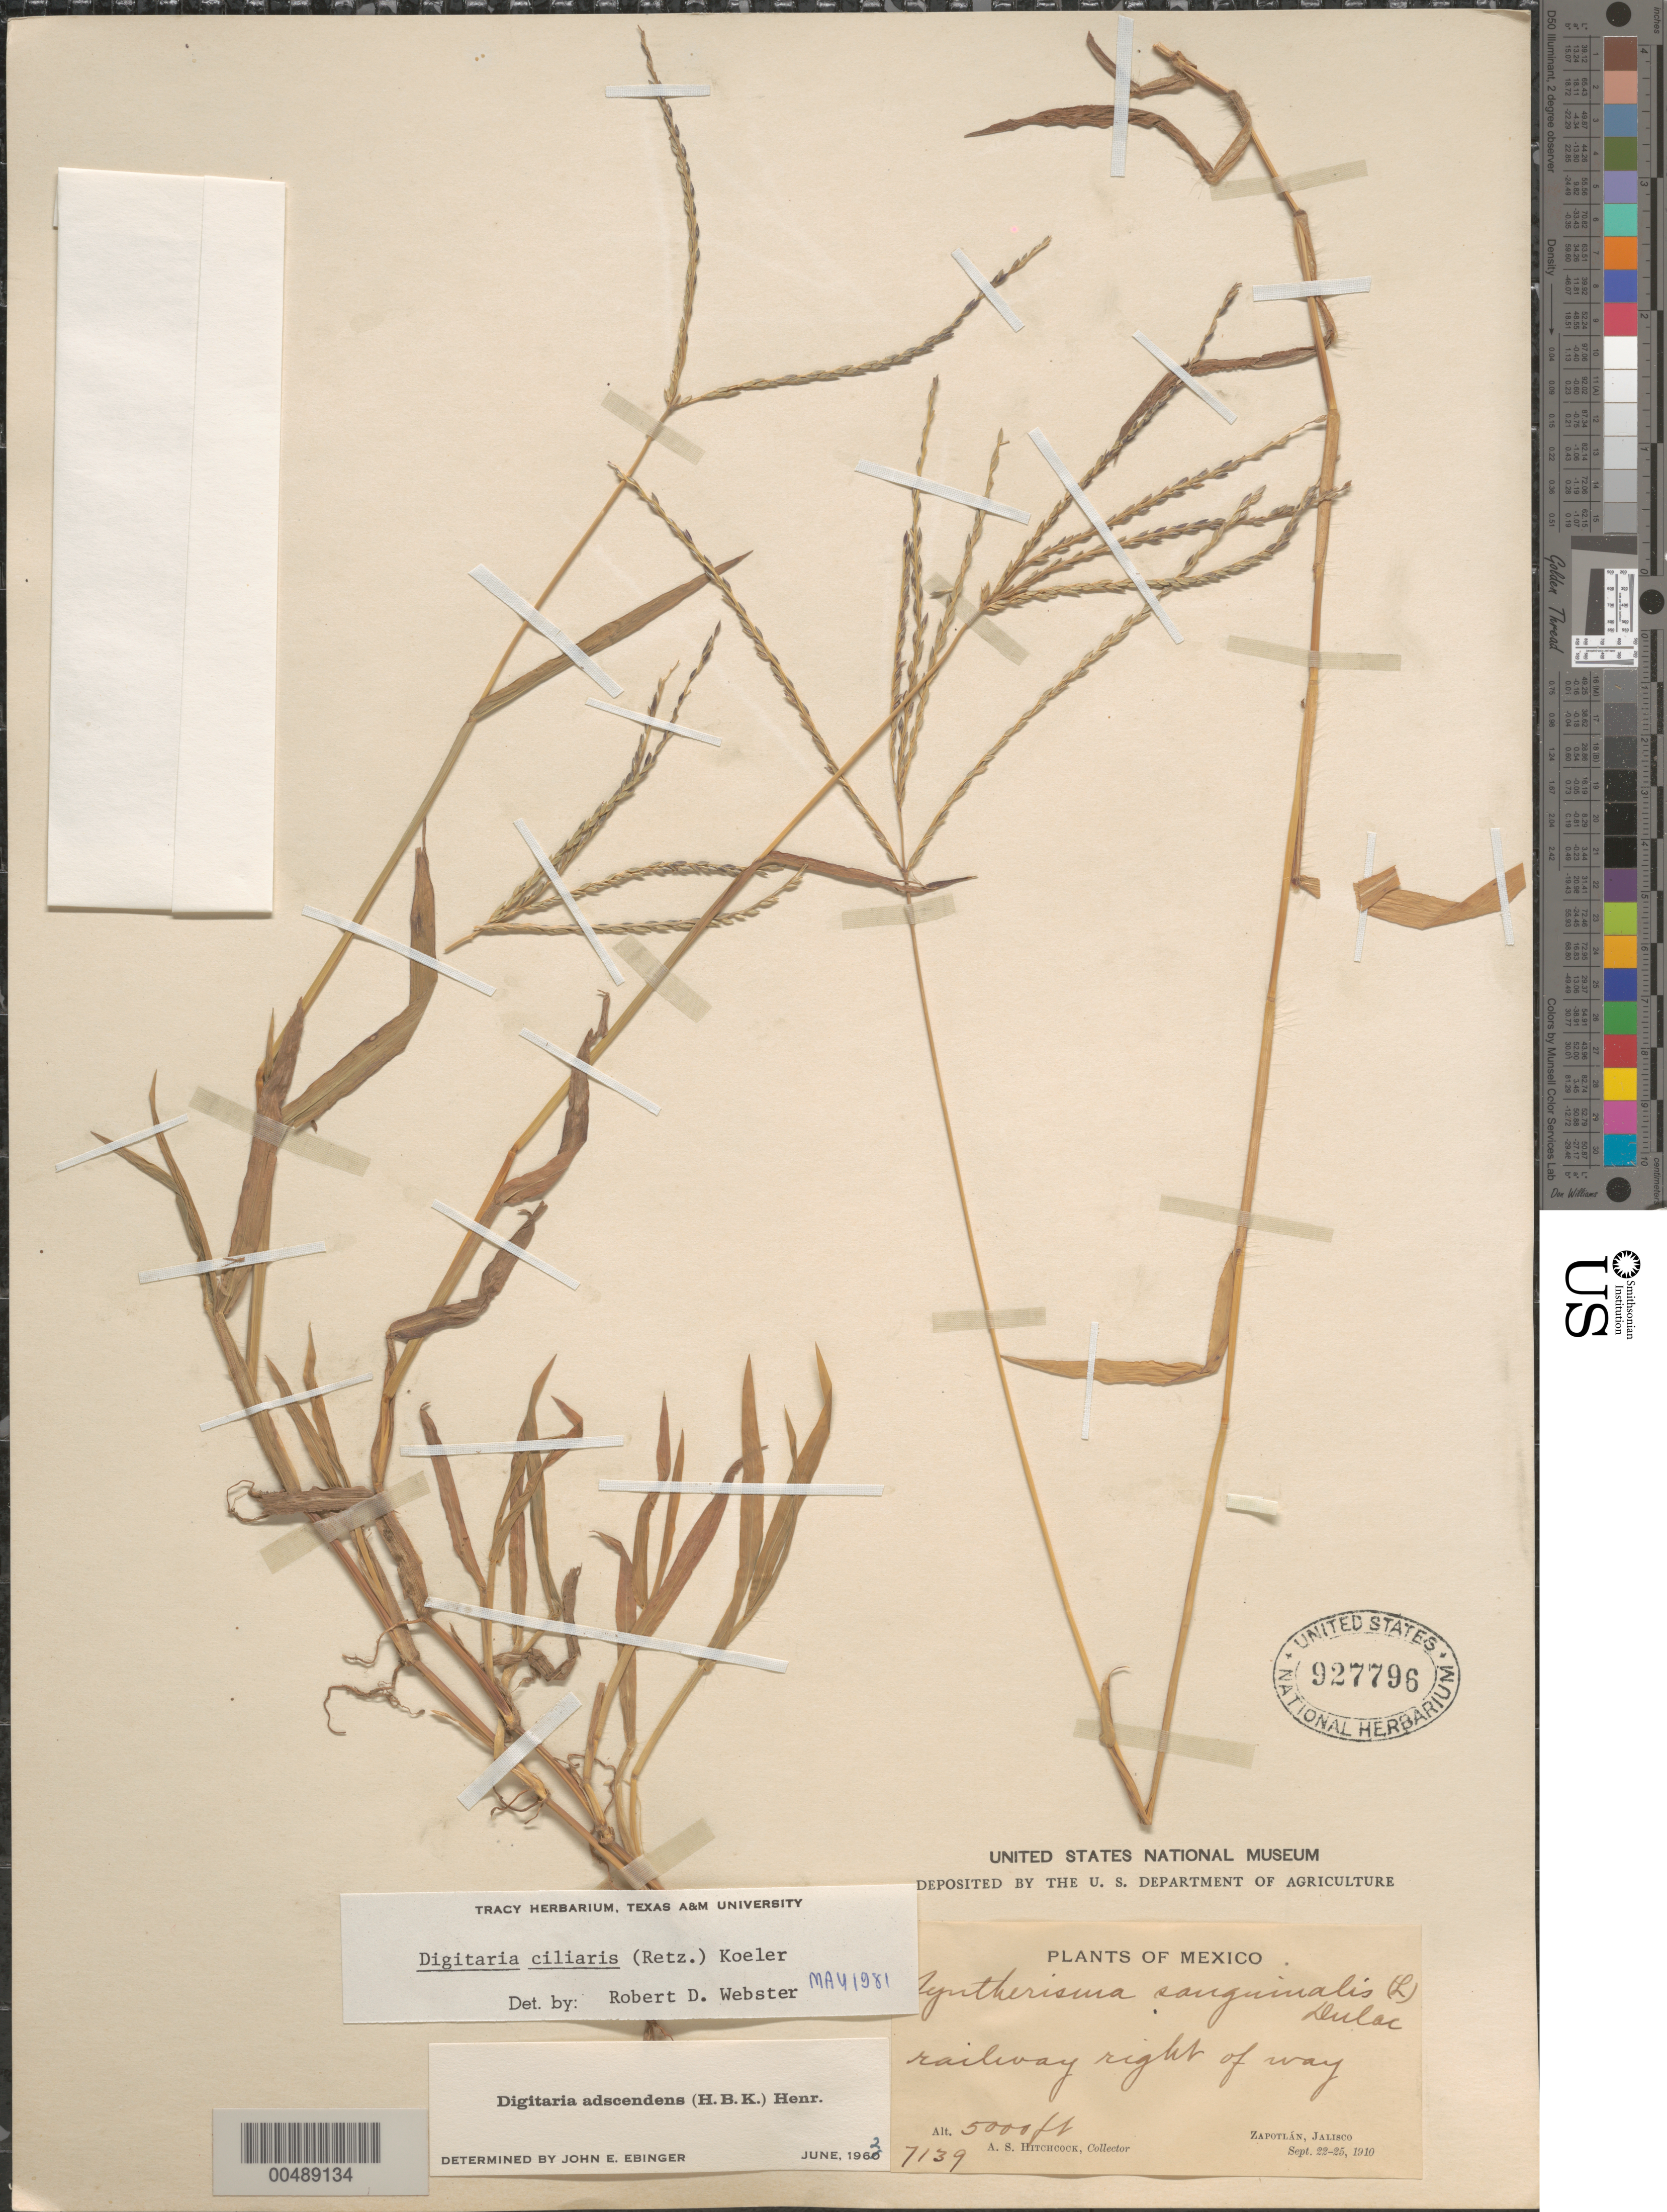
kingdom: Plantae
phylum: Tracheophyta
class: Liliopsida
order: Poales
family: Poaceae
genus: Digitaria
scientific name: Digitaria ciliaris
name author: (Retz.) Koeler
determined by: Webster, Robert D.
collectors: A. S. Hitchcock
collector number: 7139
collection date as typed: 22 Sep 1910 to 25 Sep 1910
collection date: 1910-09-22/1910-09-25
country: Mexico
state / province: Jalisco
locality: Zapotlán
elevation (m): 1524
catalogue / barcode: US 927796